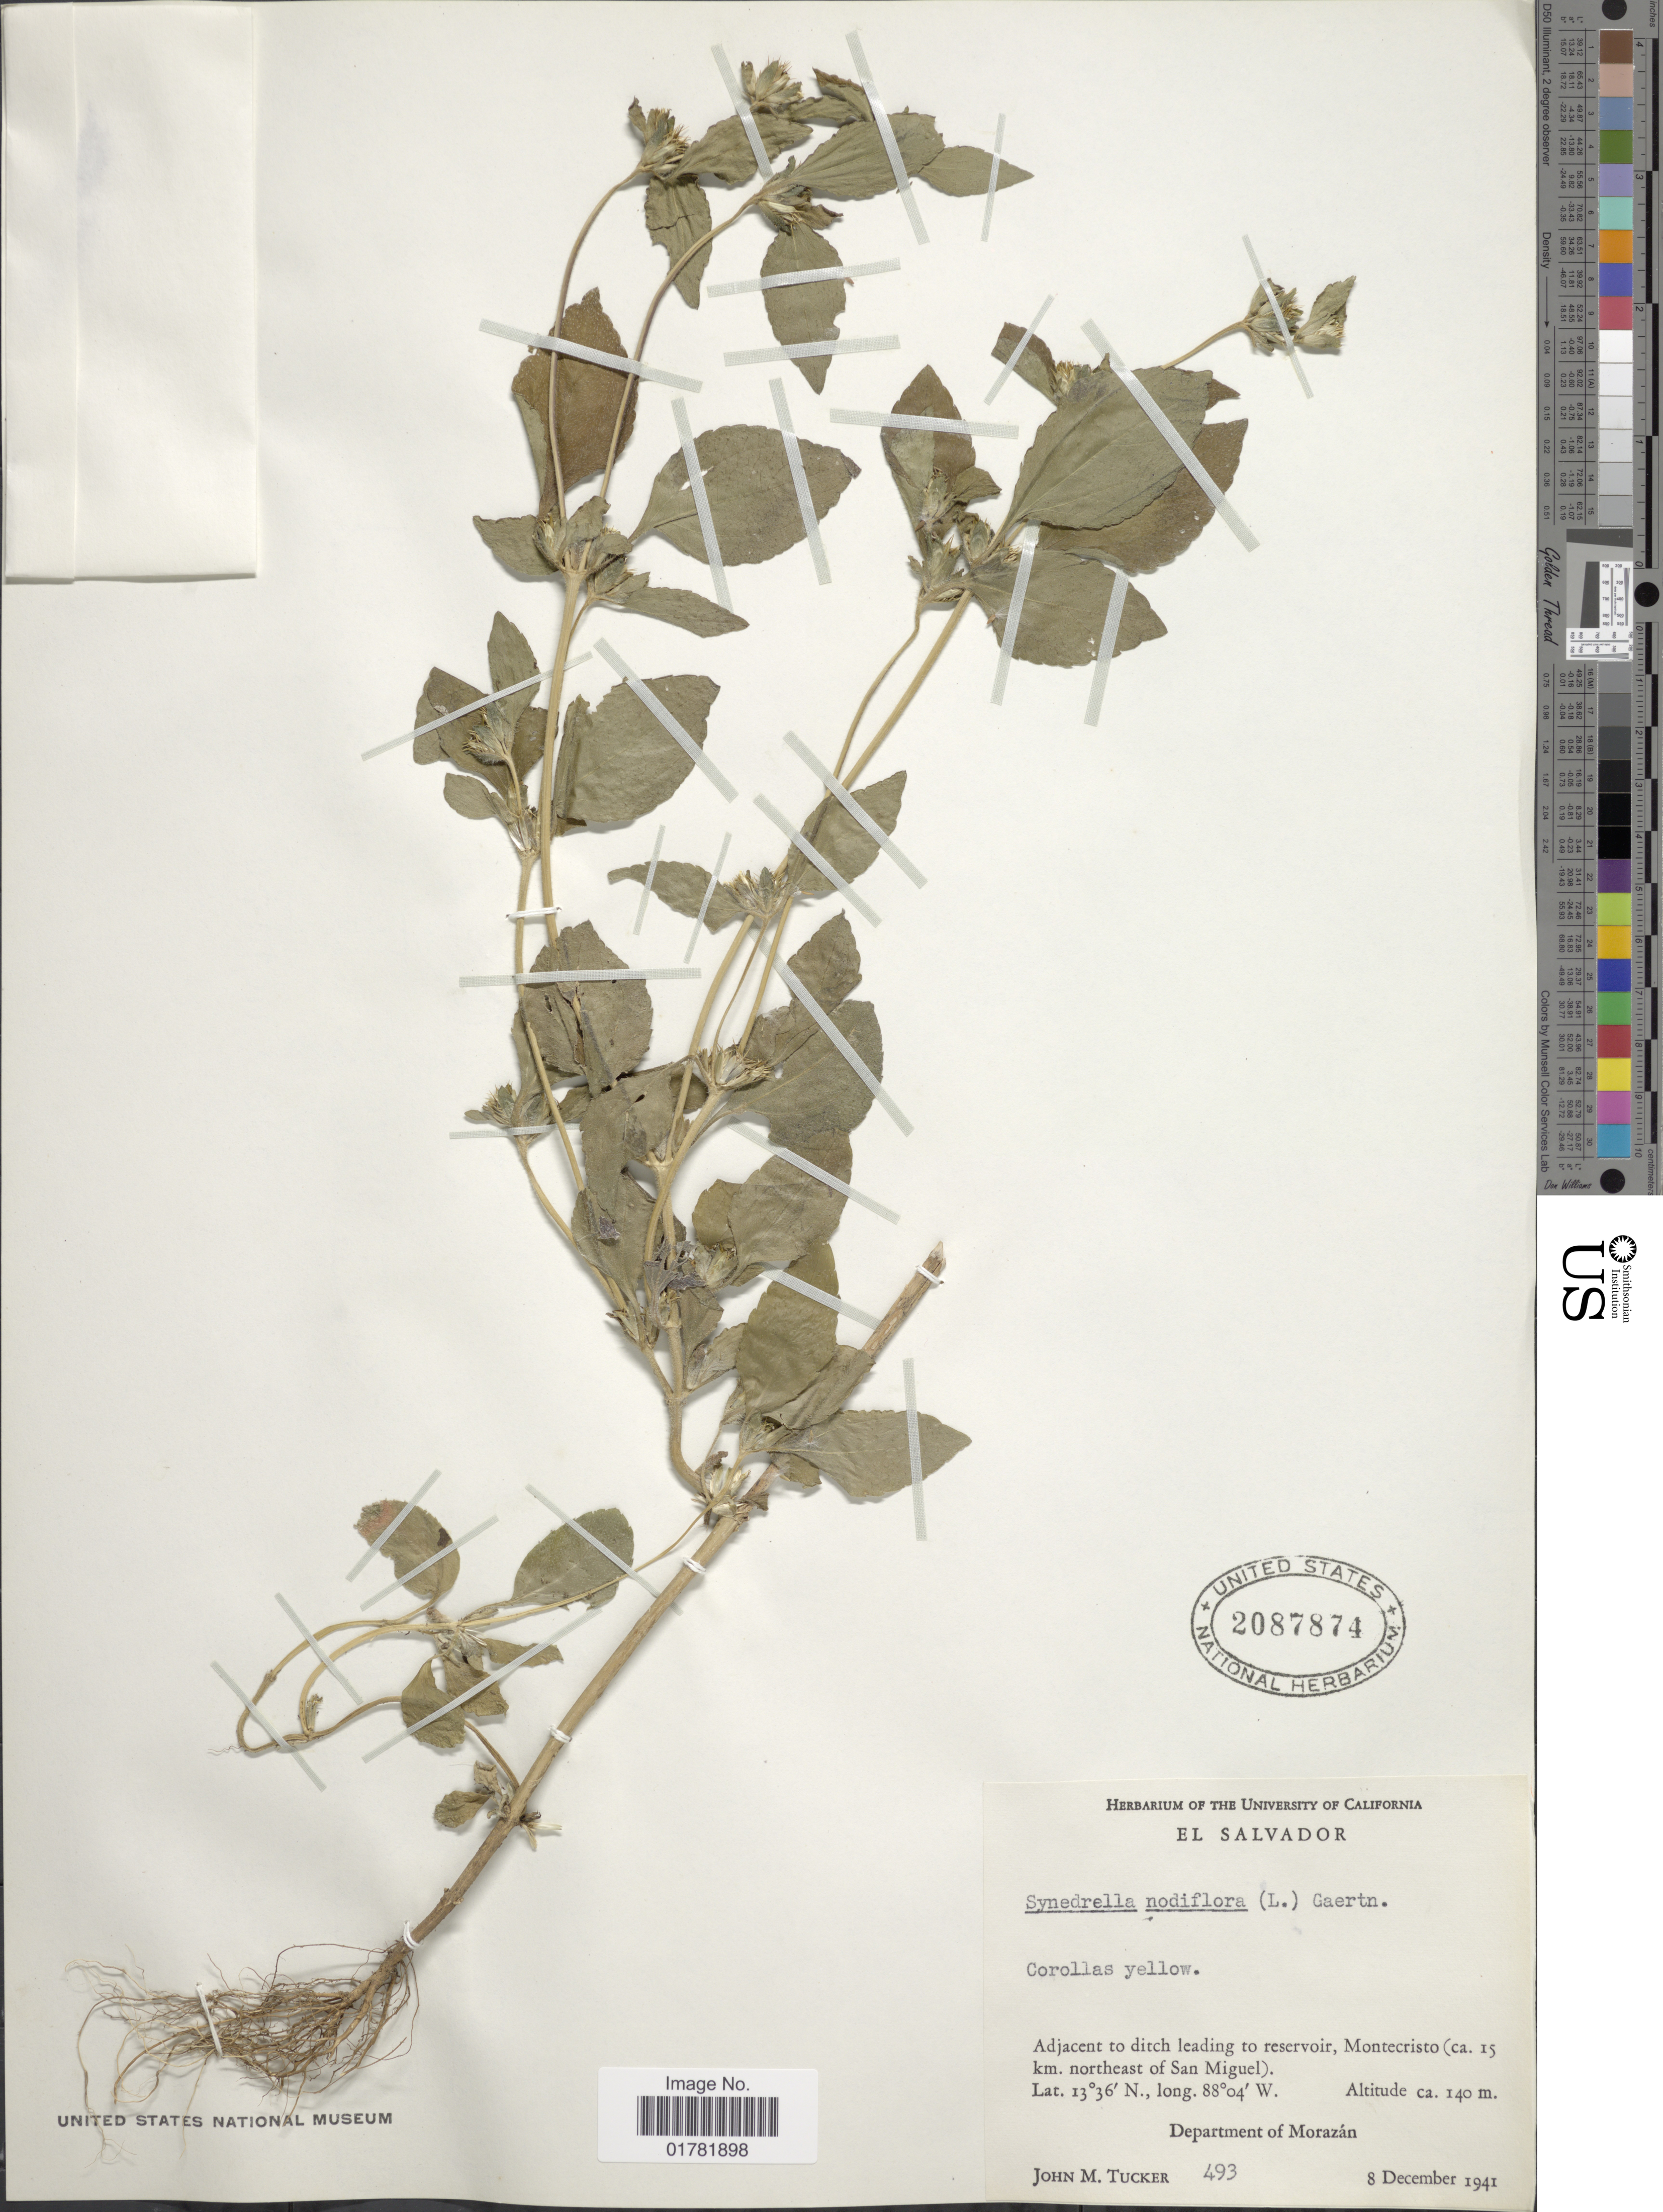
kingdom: Plantae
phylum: Tracheophyta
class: Magnoliopsida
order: Asterales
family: Asteraceae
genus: Synedrella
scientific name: Synedrella nodiflora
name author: (L.) Gaertn.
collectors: J. M. Tucker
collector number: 493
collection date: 1941-12-08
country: Honduras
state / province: Fco. Morazán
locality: Adjacent to ditch leading to reservoir, Montecristo (ca. 15 km northeast of San Miguel)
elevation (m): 140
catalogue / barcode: US 2087874